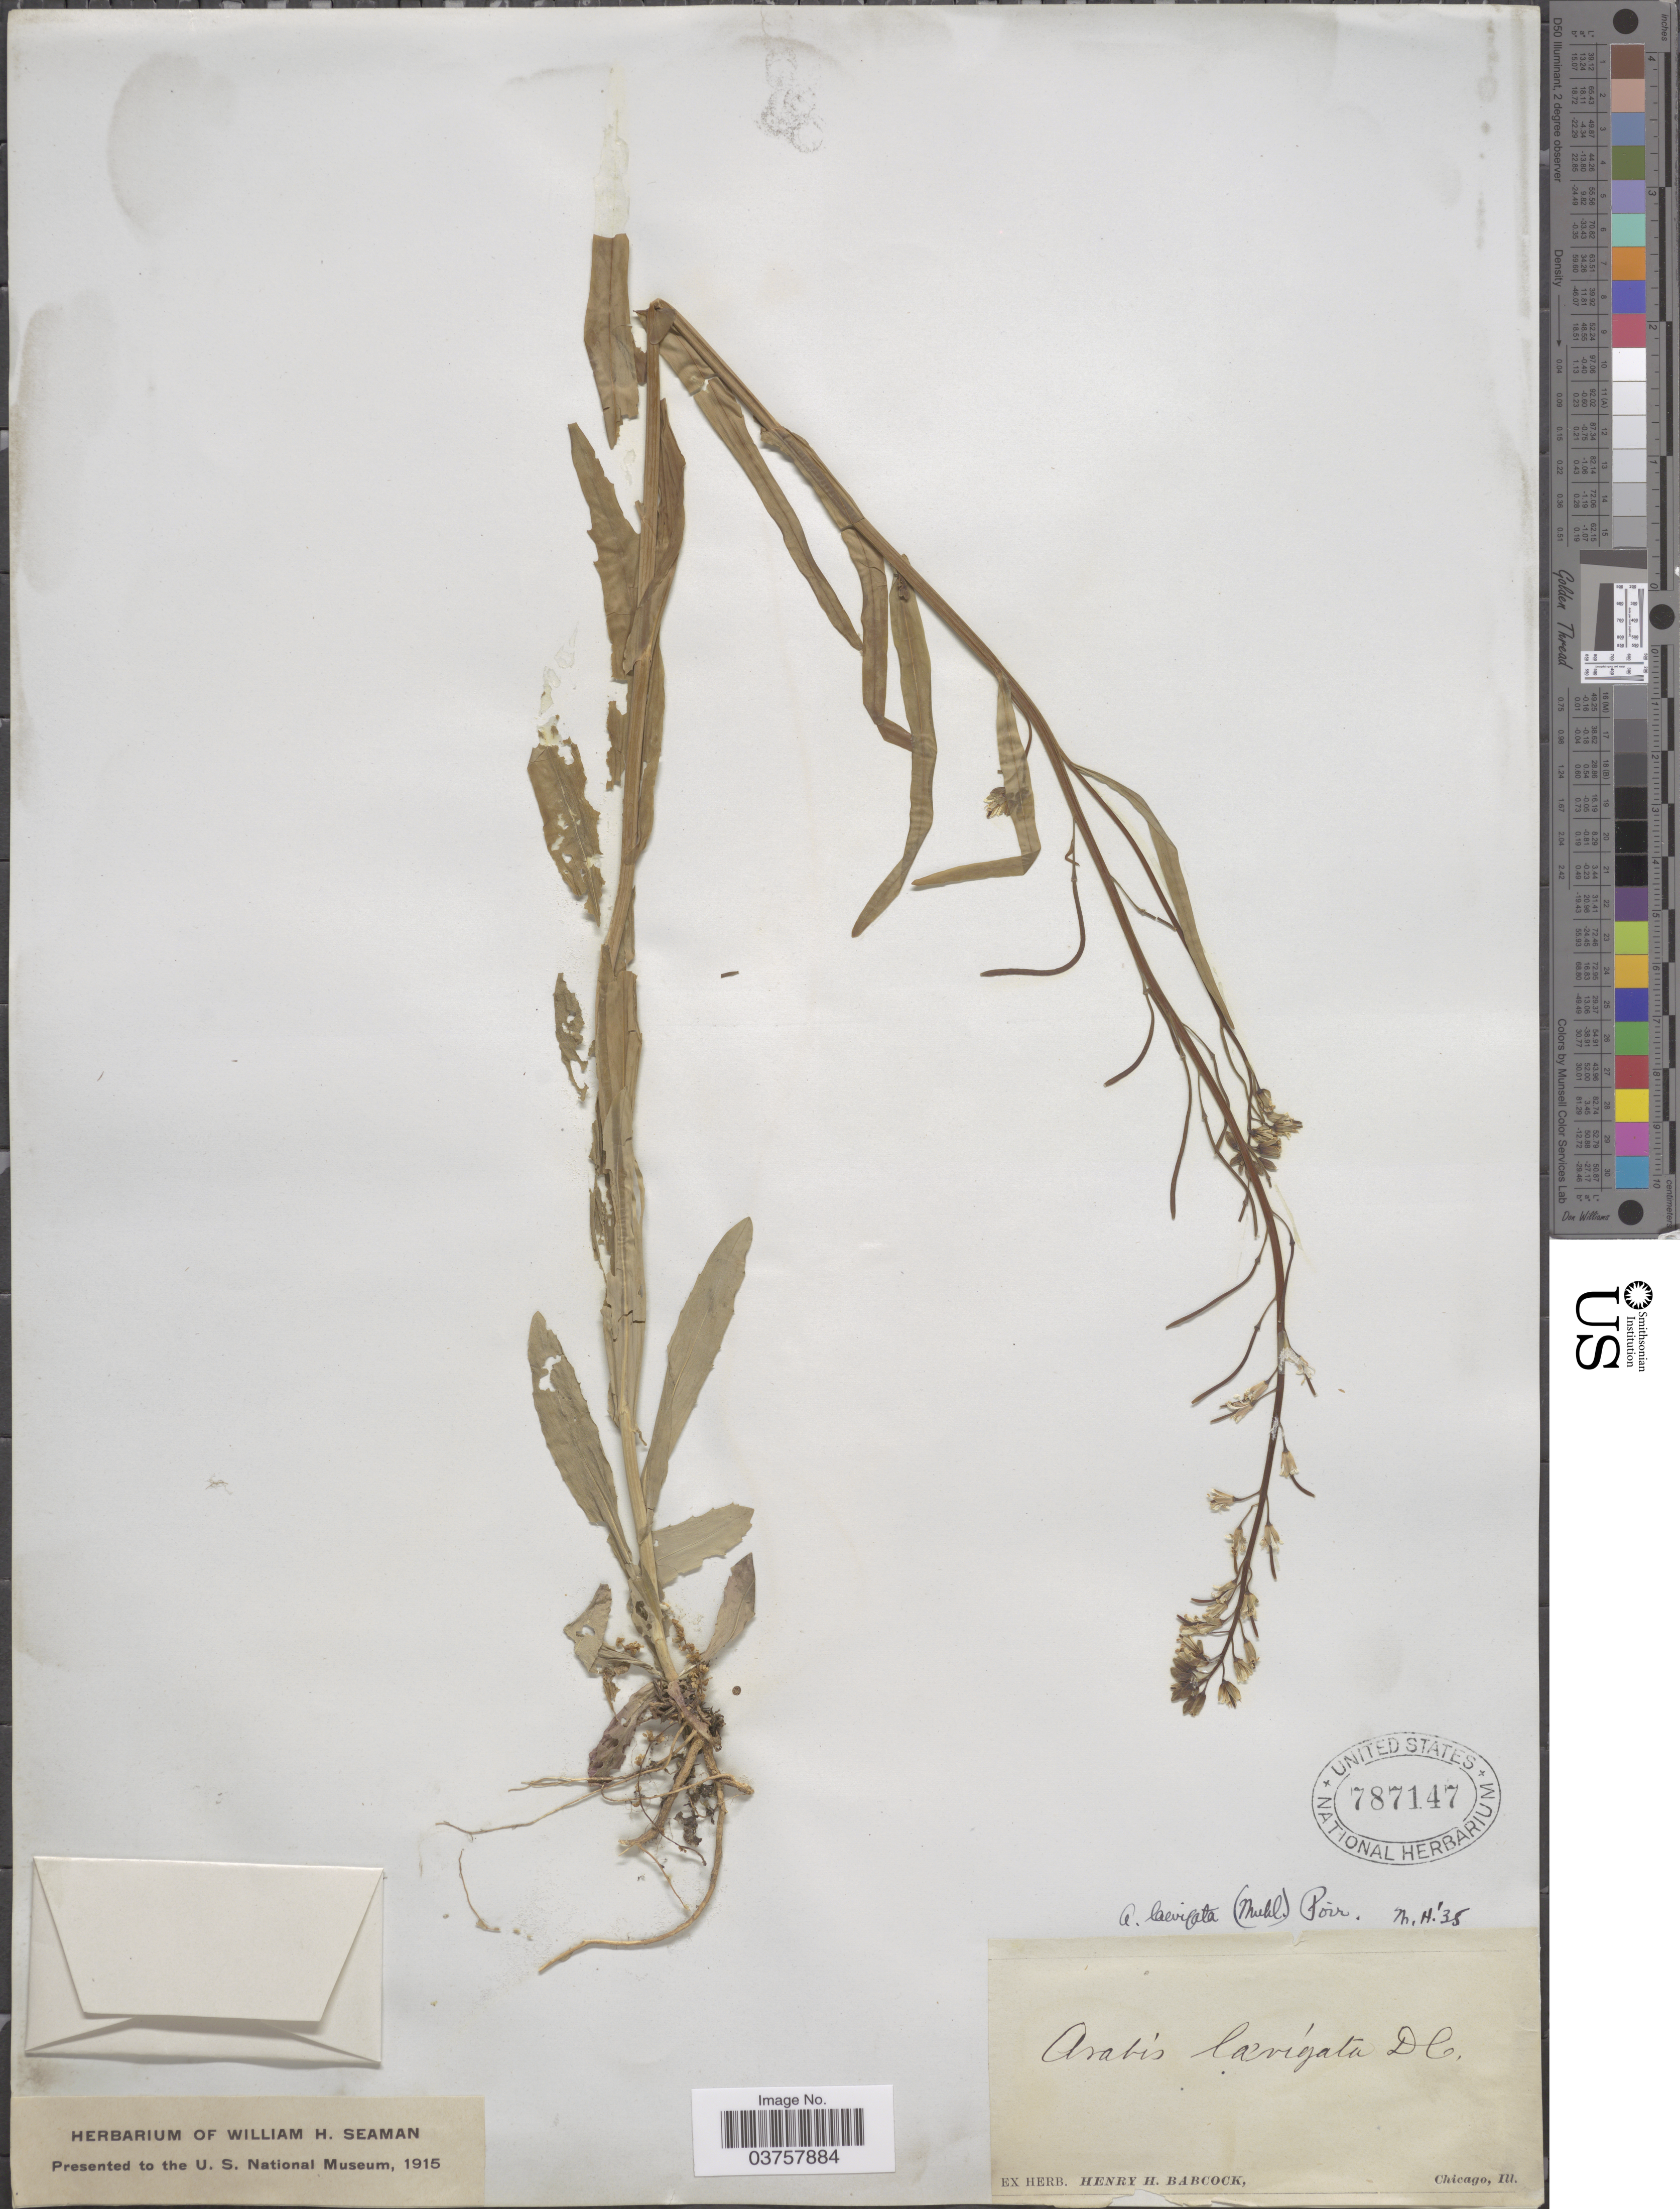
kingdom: Plantae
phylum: Tracheophyta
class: Magnoliopsida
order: Brassicales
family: Brassicaceae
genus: Arabis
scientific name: Arabis laevigata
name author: (Muhl. ex Willd.) Poir.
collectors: ex herb. Henry Homes Babcock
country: United States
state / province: Illinois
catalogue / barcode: US 787147